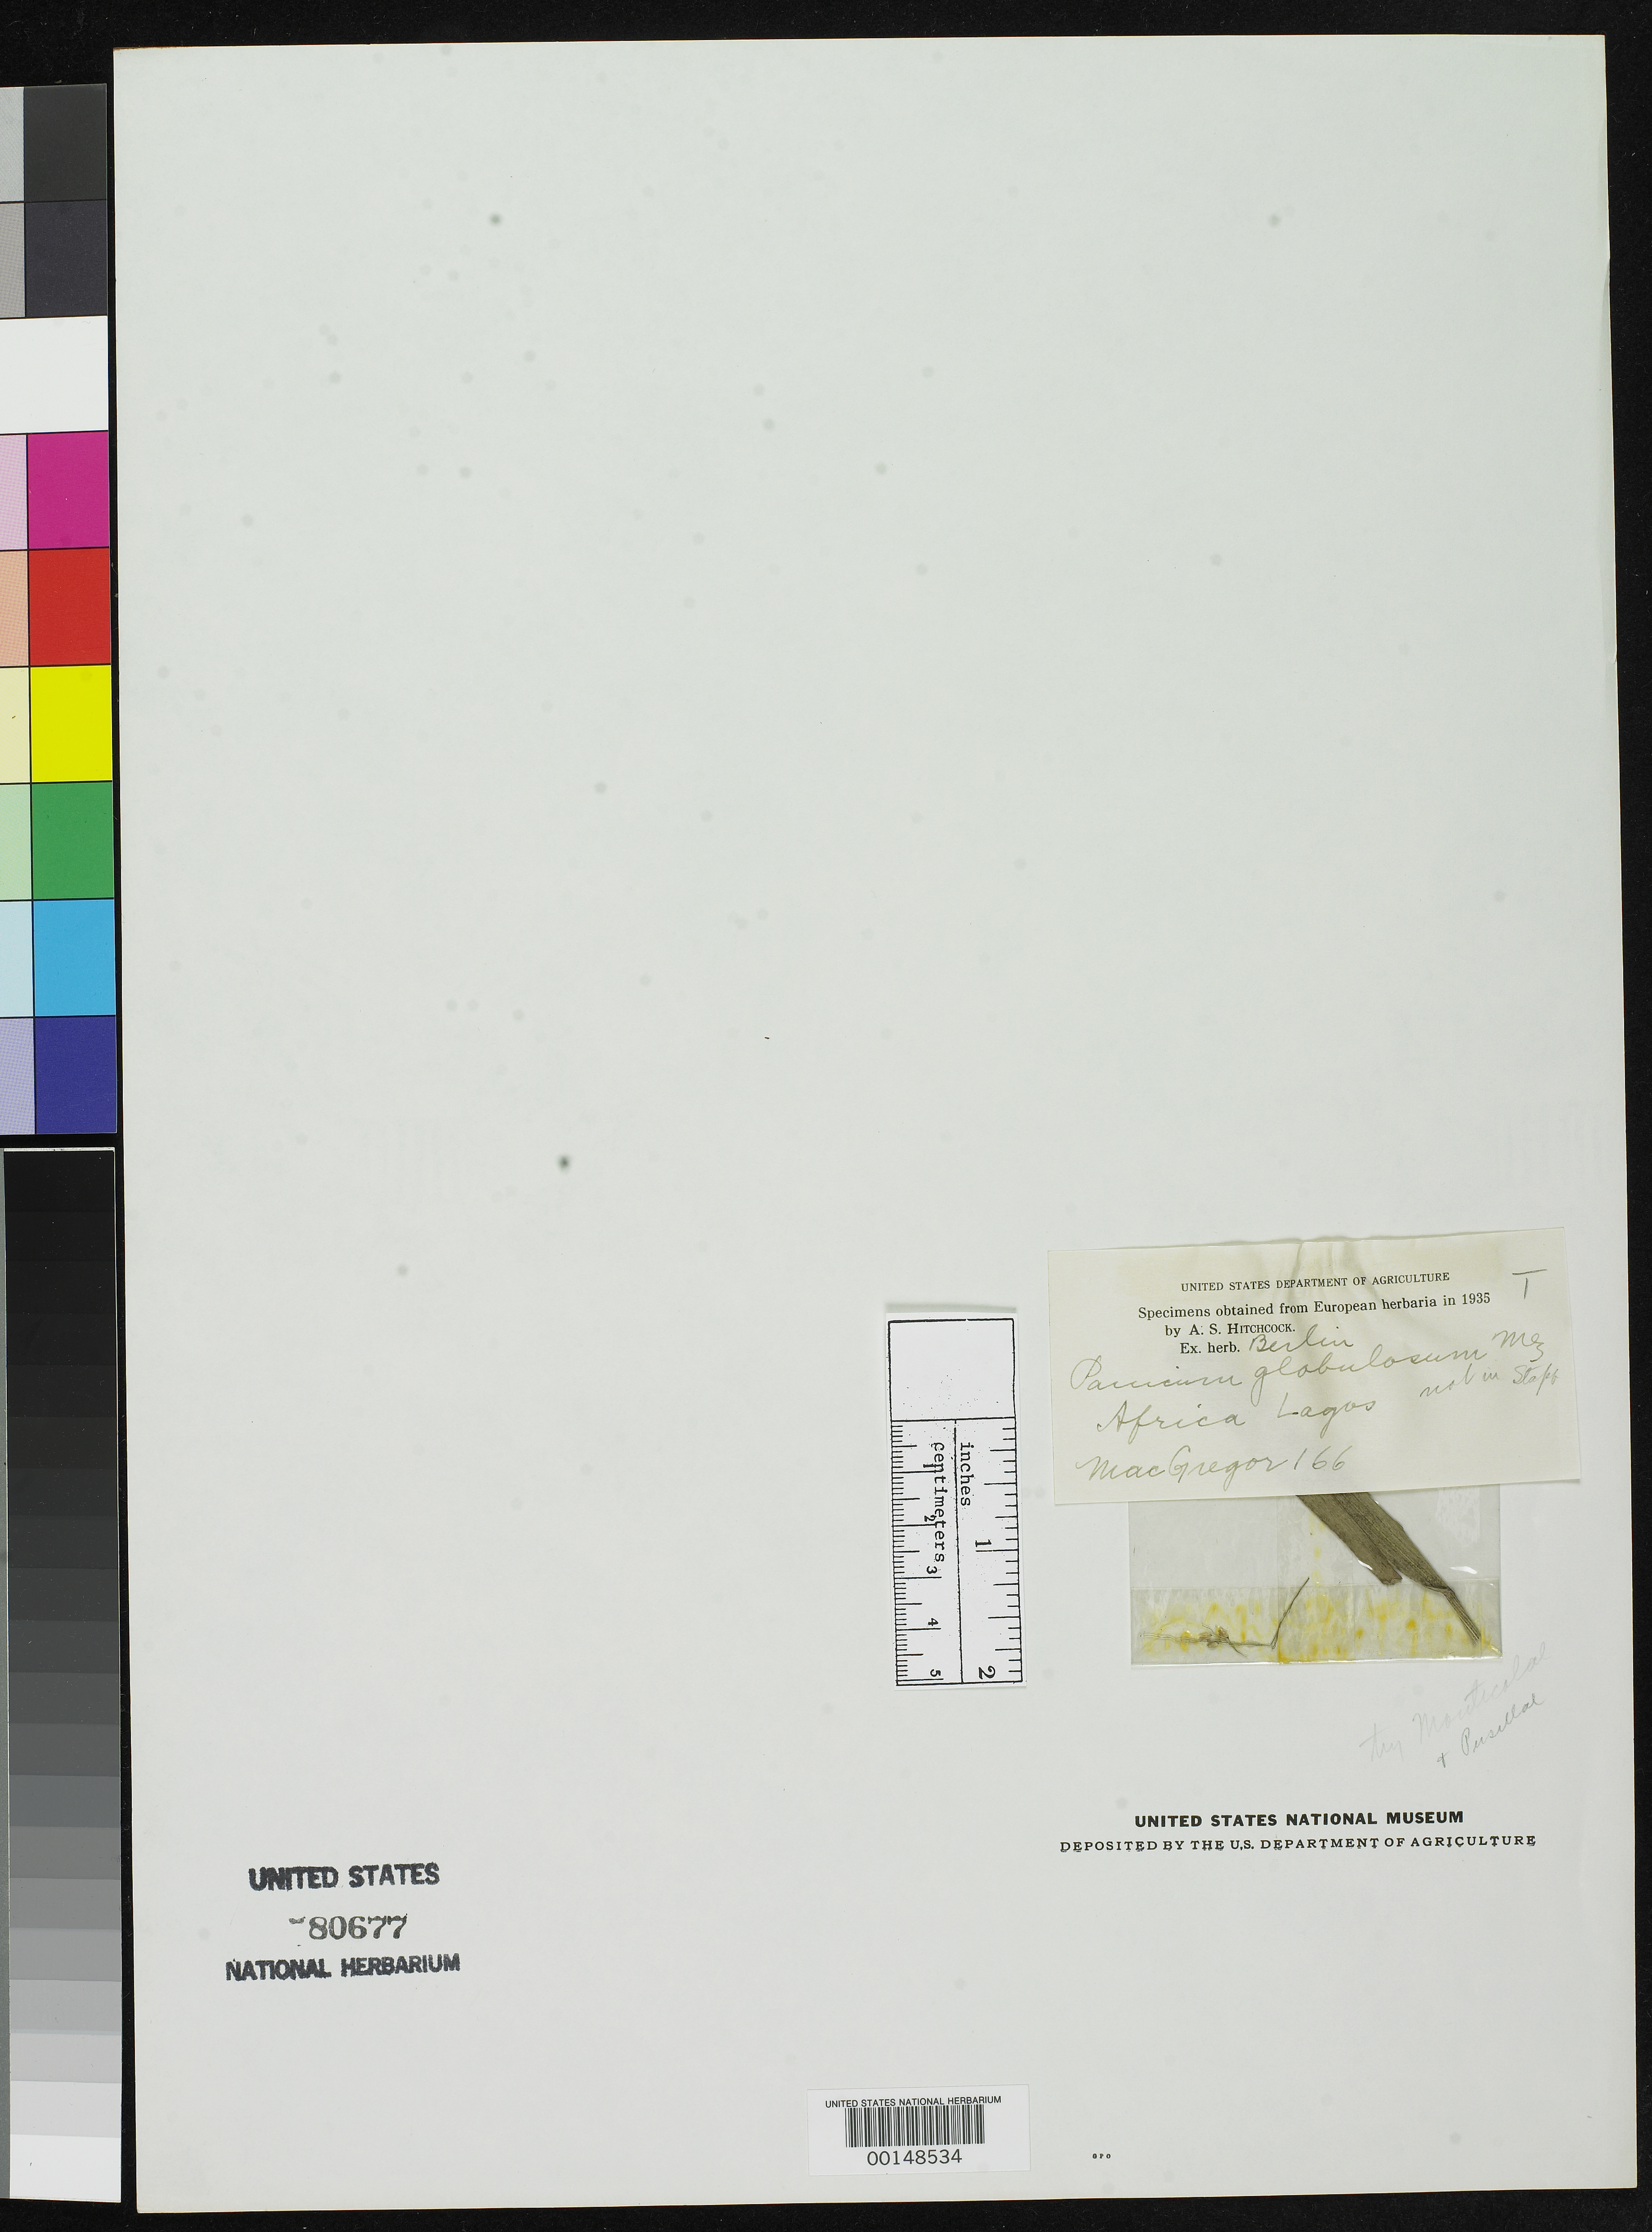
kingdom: Plantae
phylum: Tracheophyta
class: Liliopsida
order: Poales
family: Poaceae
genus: Panicum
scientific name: Panicum globulosum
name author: Mez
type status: Type Fragment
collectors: E. A. McGregor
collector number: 166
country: Nigeria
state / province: Lagos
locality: Lagos.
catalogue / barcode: US 80677